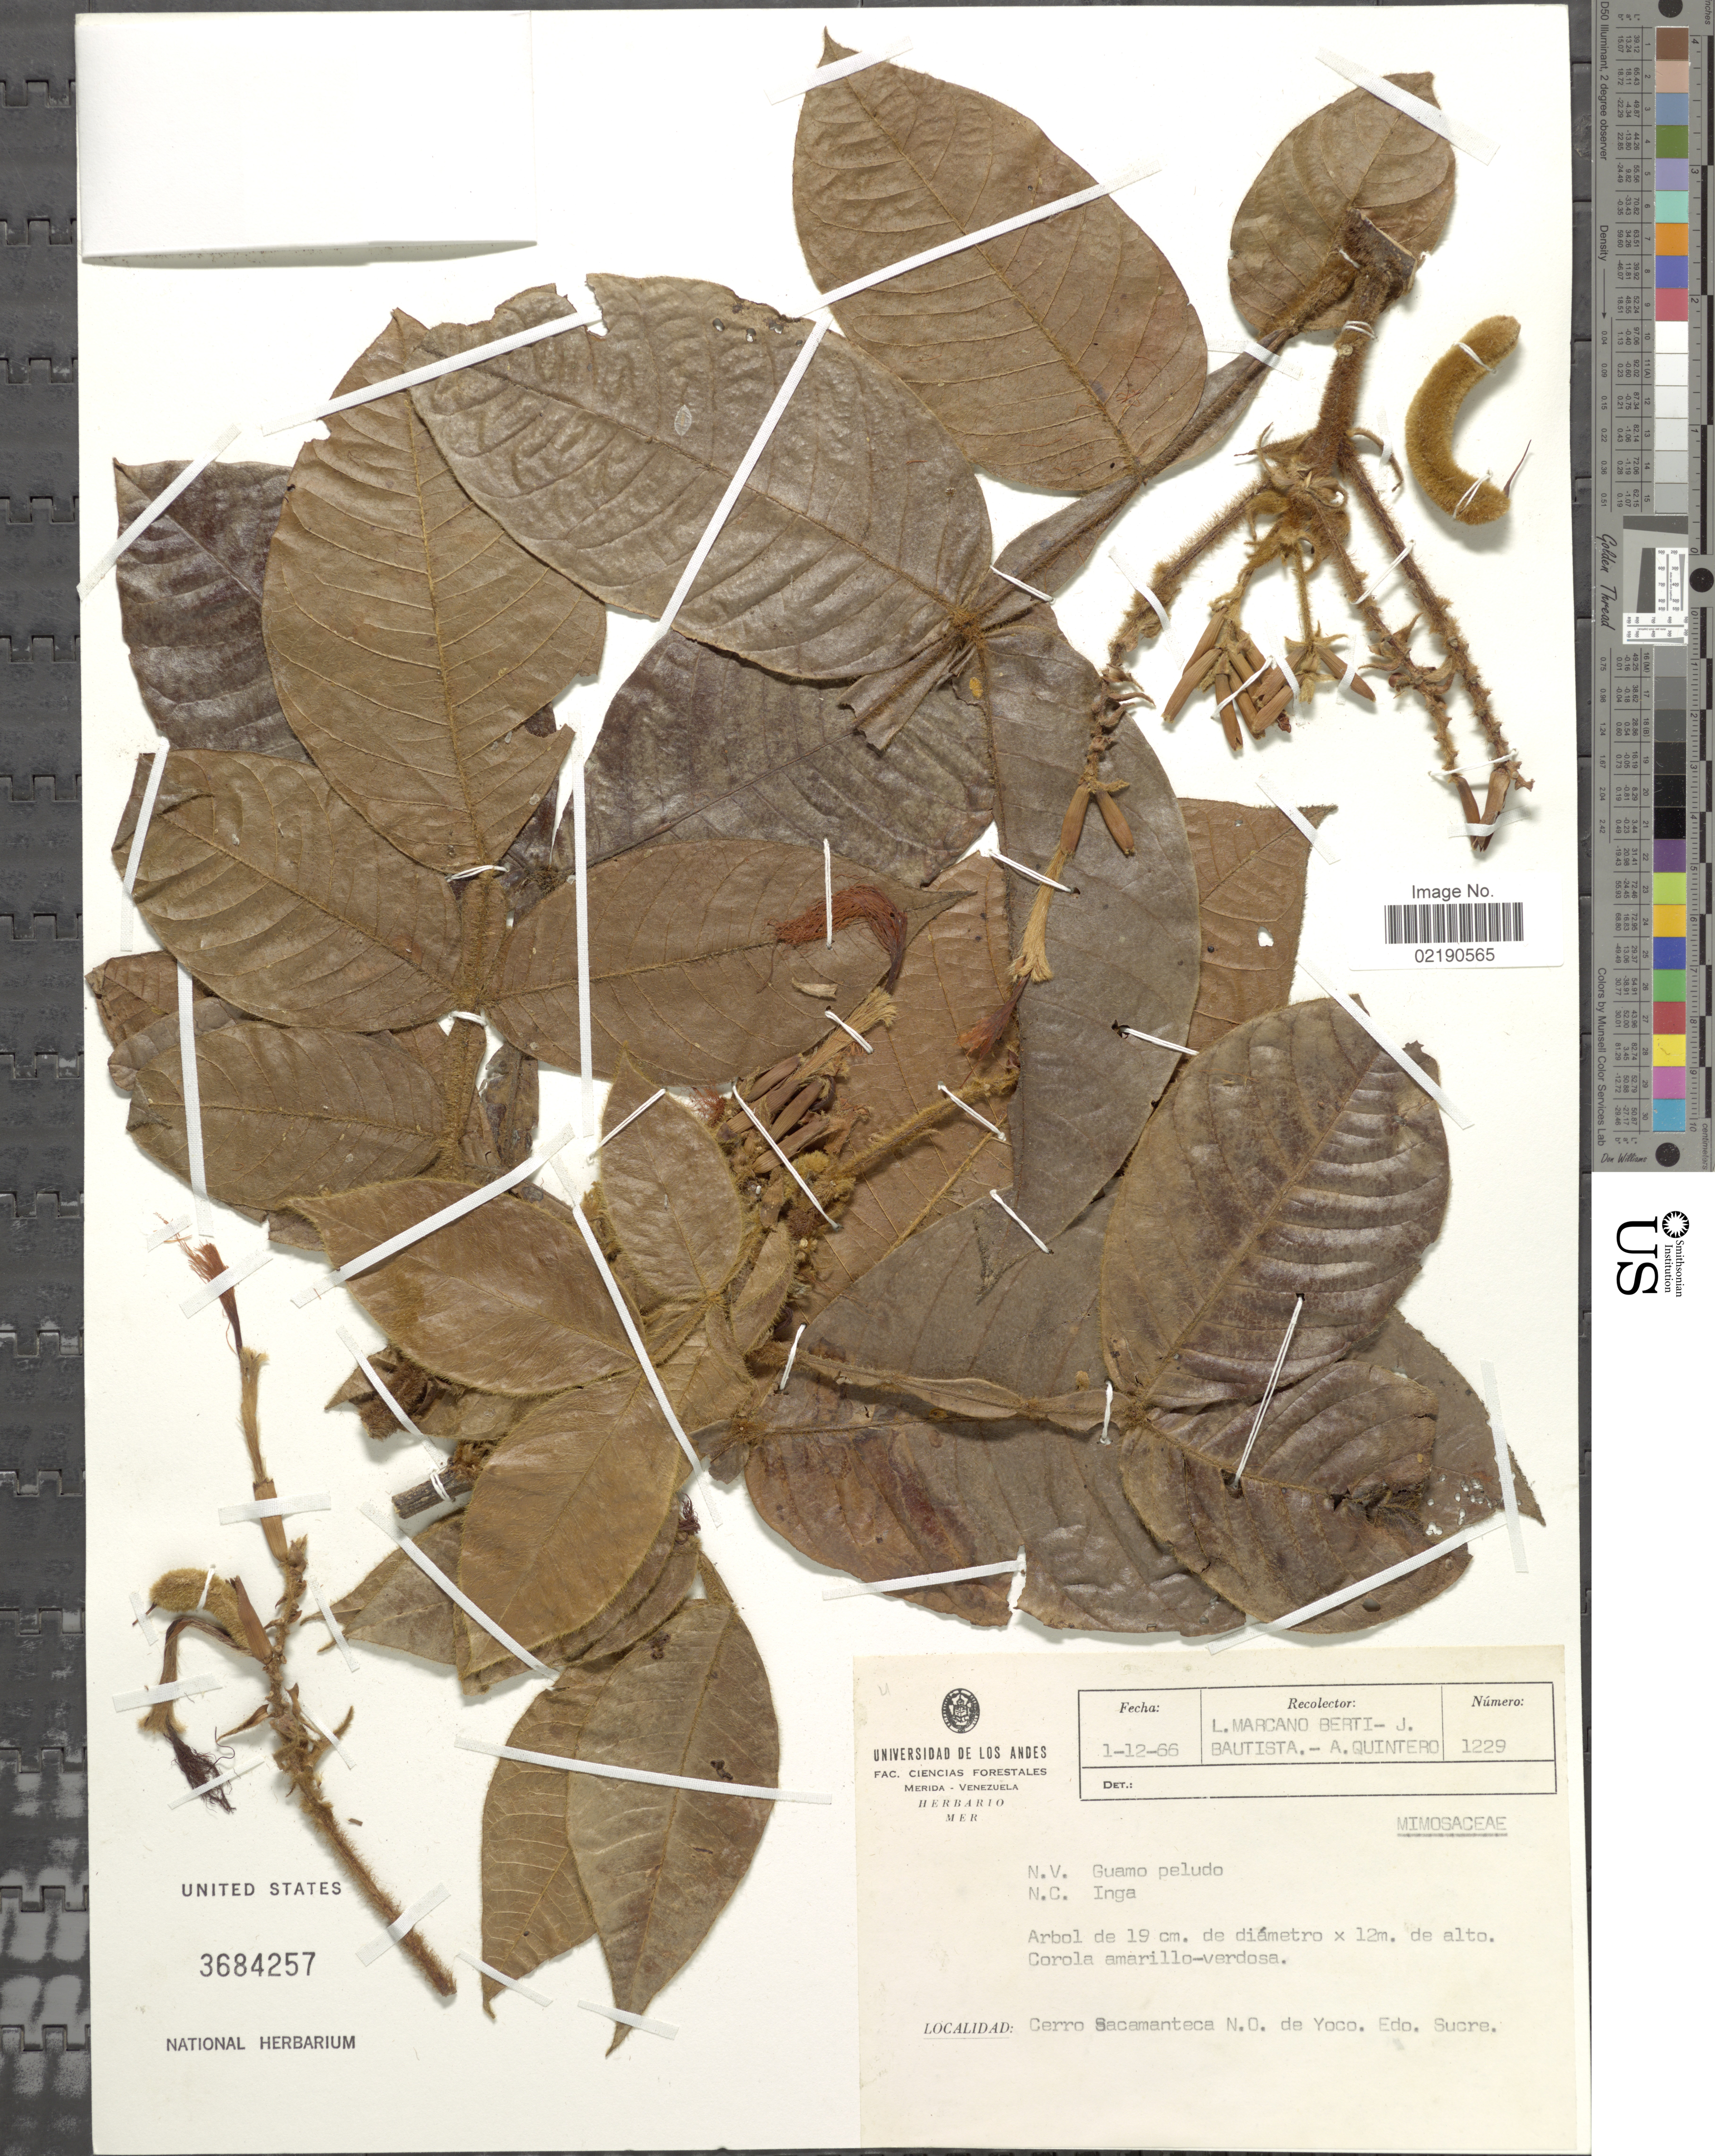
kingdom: Plantae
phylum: Tracheophyta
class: Magnoliopsida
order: Fabales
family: Fabaceae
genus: Inga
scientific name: Inga sp.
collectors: L. Marcano-Berti, J. A. Bautista B. & A. Quintero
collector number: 1229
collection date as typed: Transcribed d/m/y: 1/12/66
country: Venezuela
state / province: Sucre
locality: Cerro Sacamanteca N. O. de Yoco. Edo. Sucre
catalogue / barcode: US 3684257